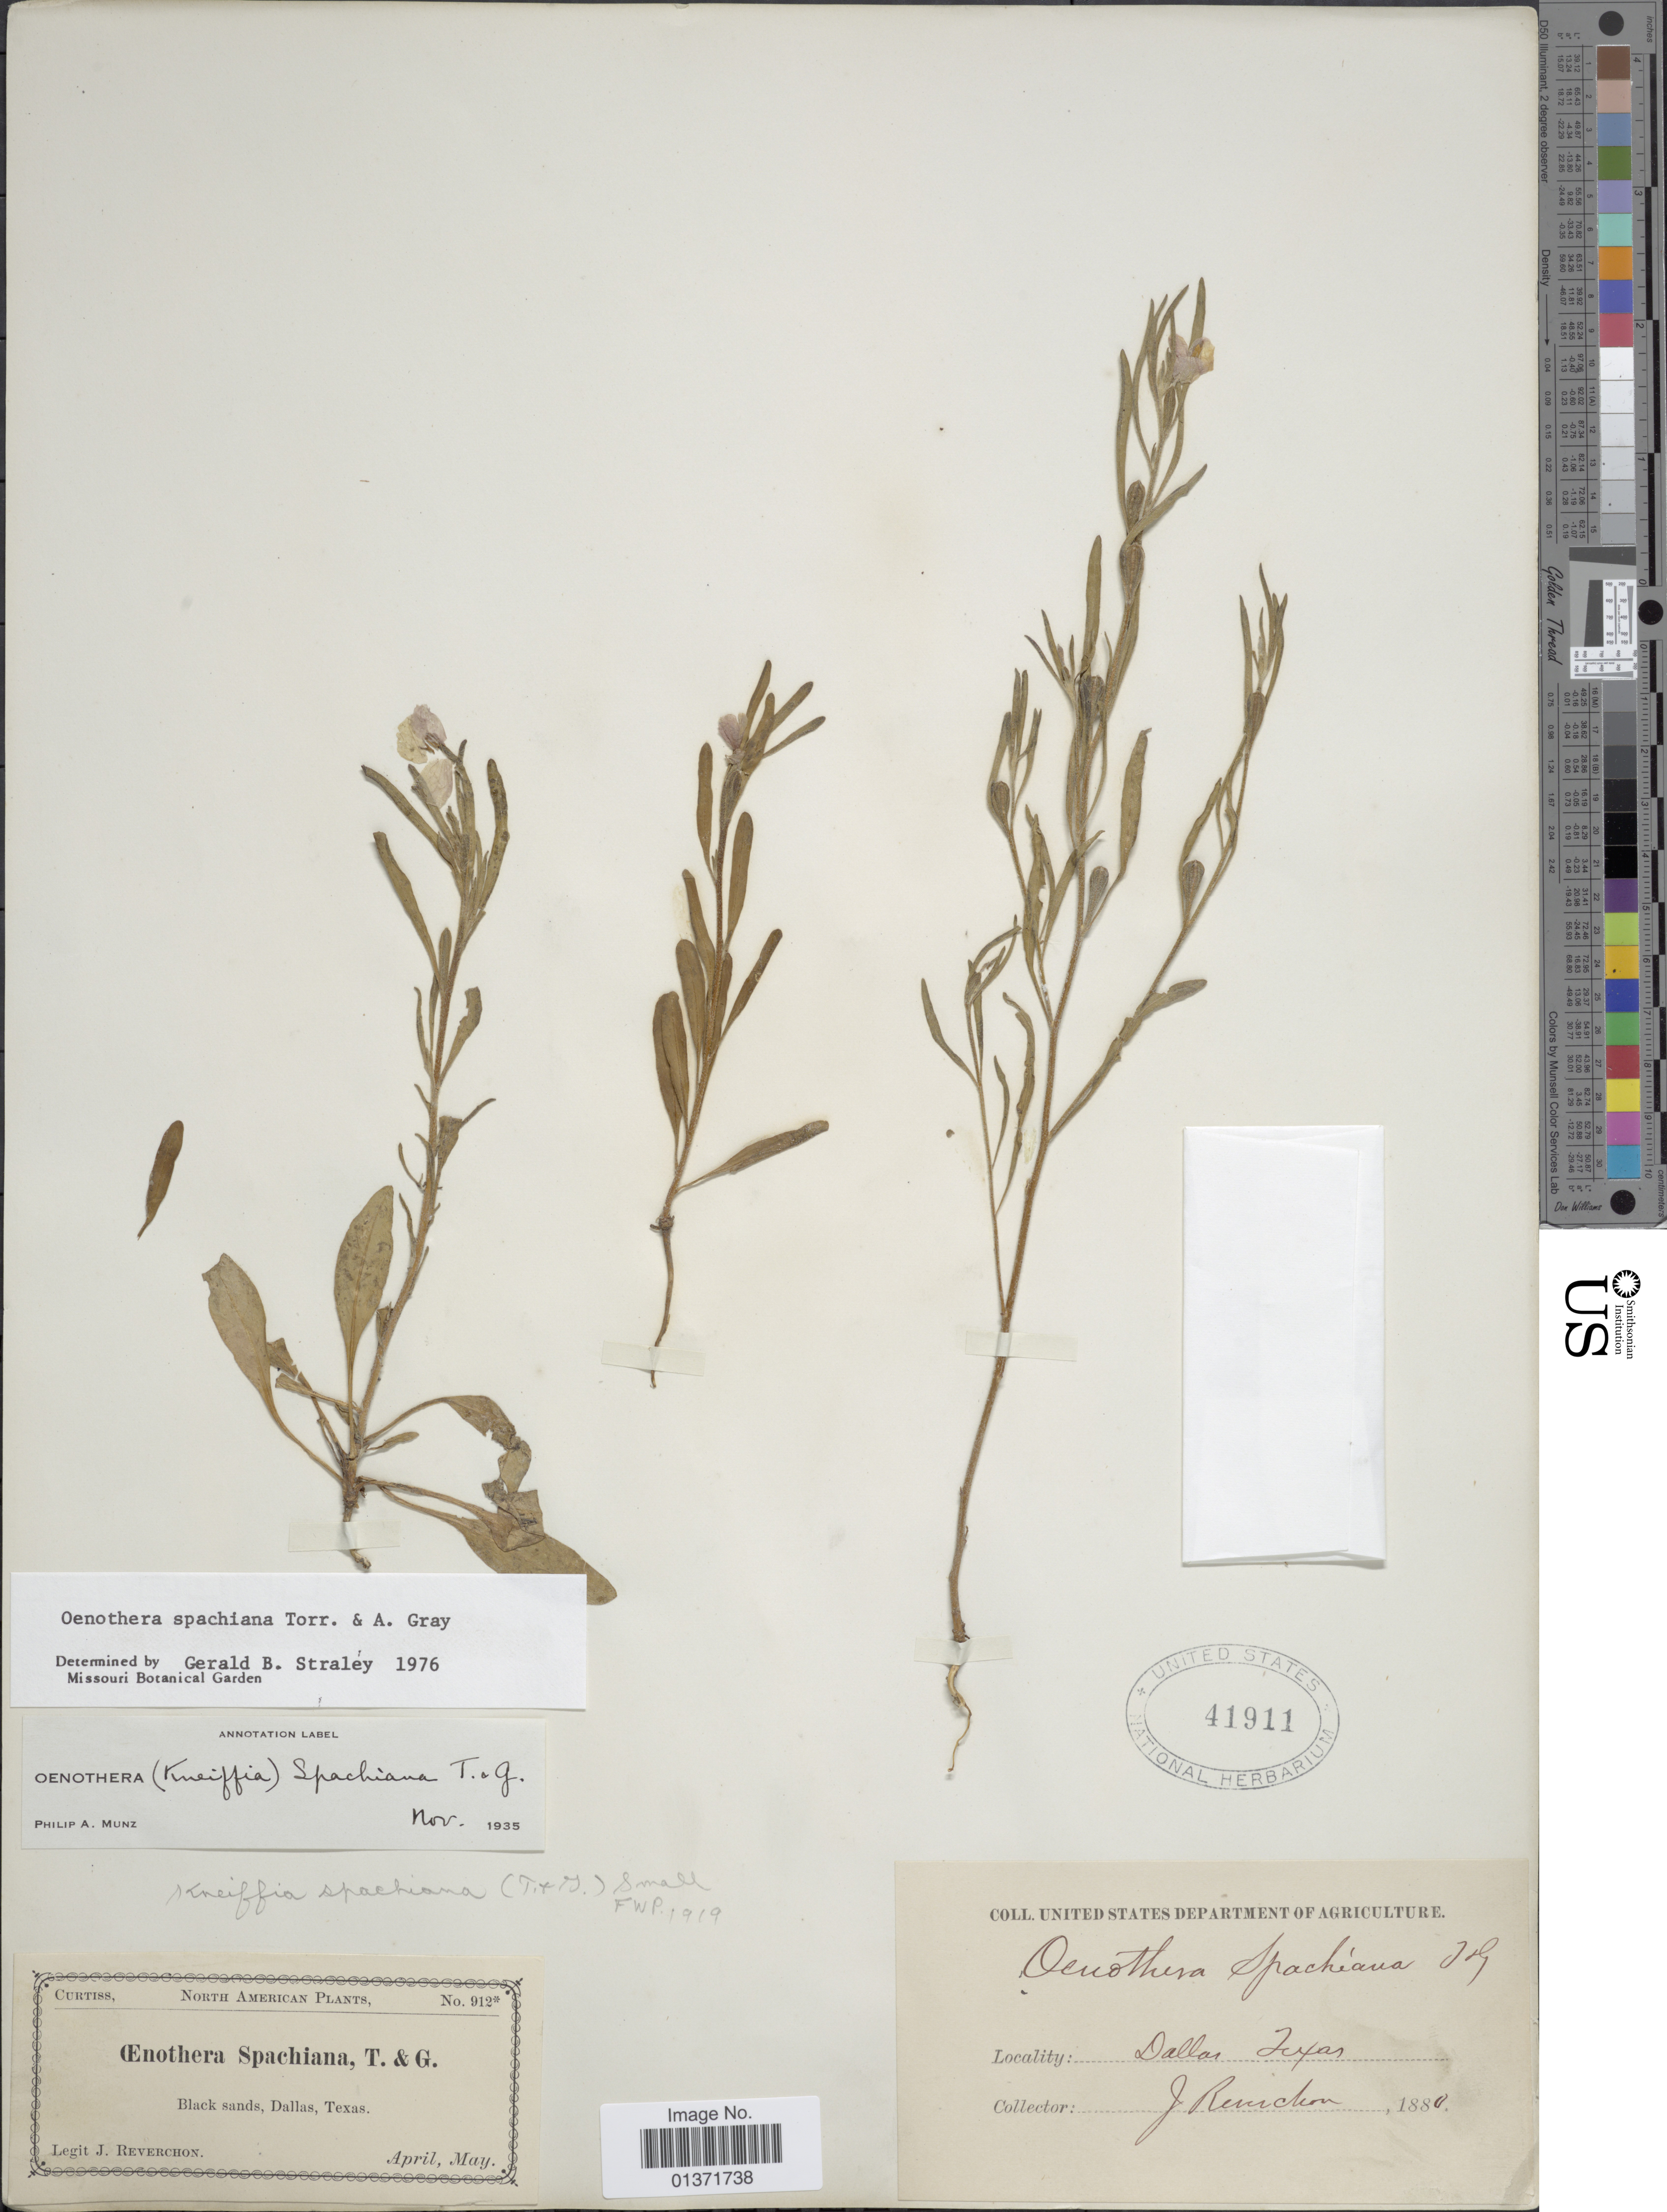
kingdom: Plantae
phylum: Tracheophyta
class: Magnoliopsida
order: Myrtales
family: Onagraceae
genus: Oenothera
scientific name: Oenothera spachiana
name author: Torr. & A. Gray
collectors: J. Reverchon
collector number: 912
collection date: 1880-04/1880-05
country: United States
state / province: Texas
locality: North America, Dallas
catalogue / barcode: US 41911